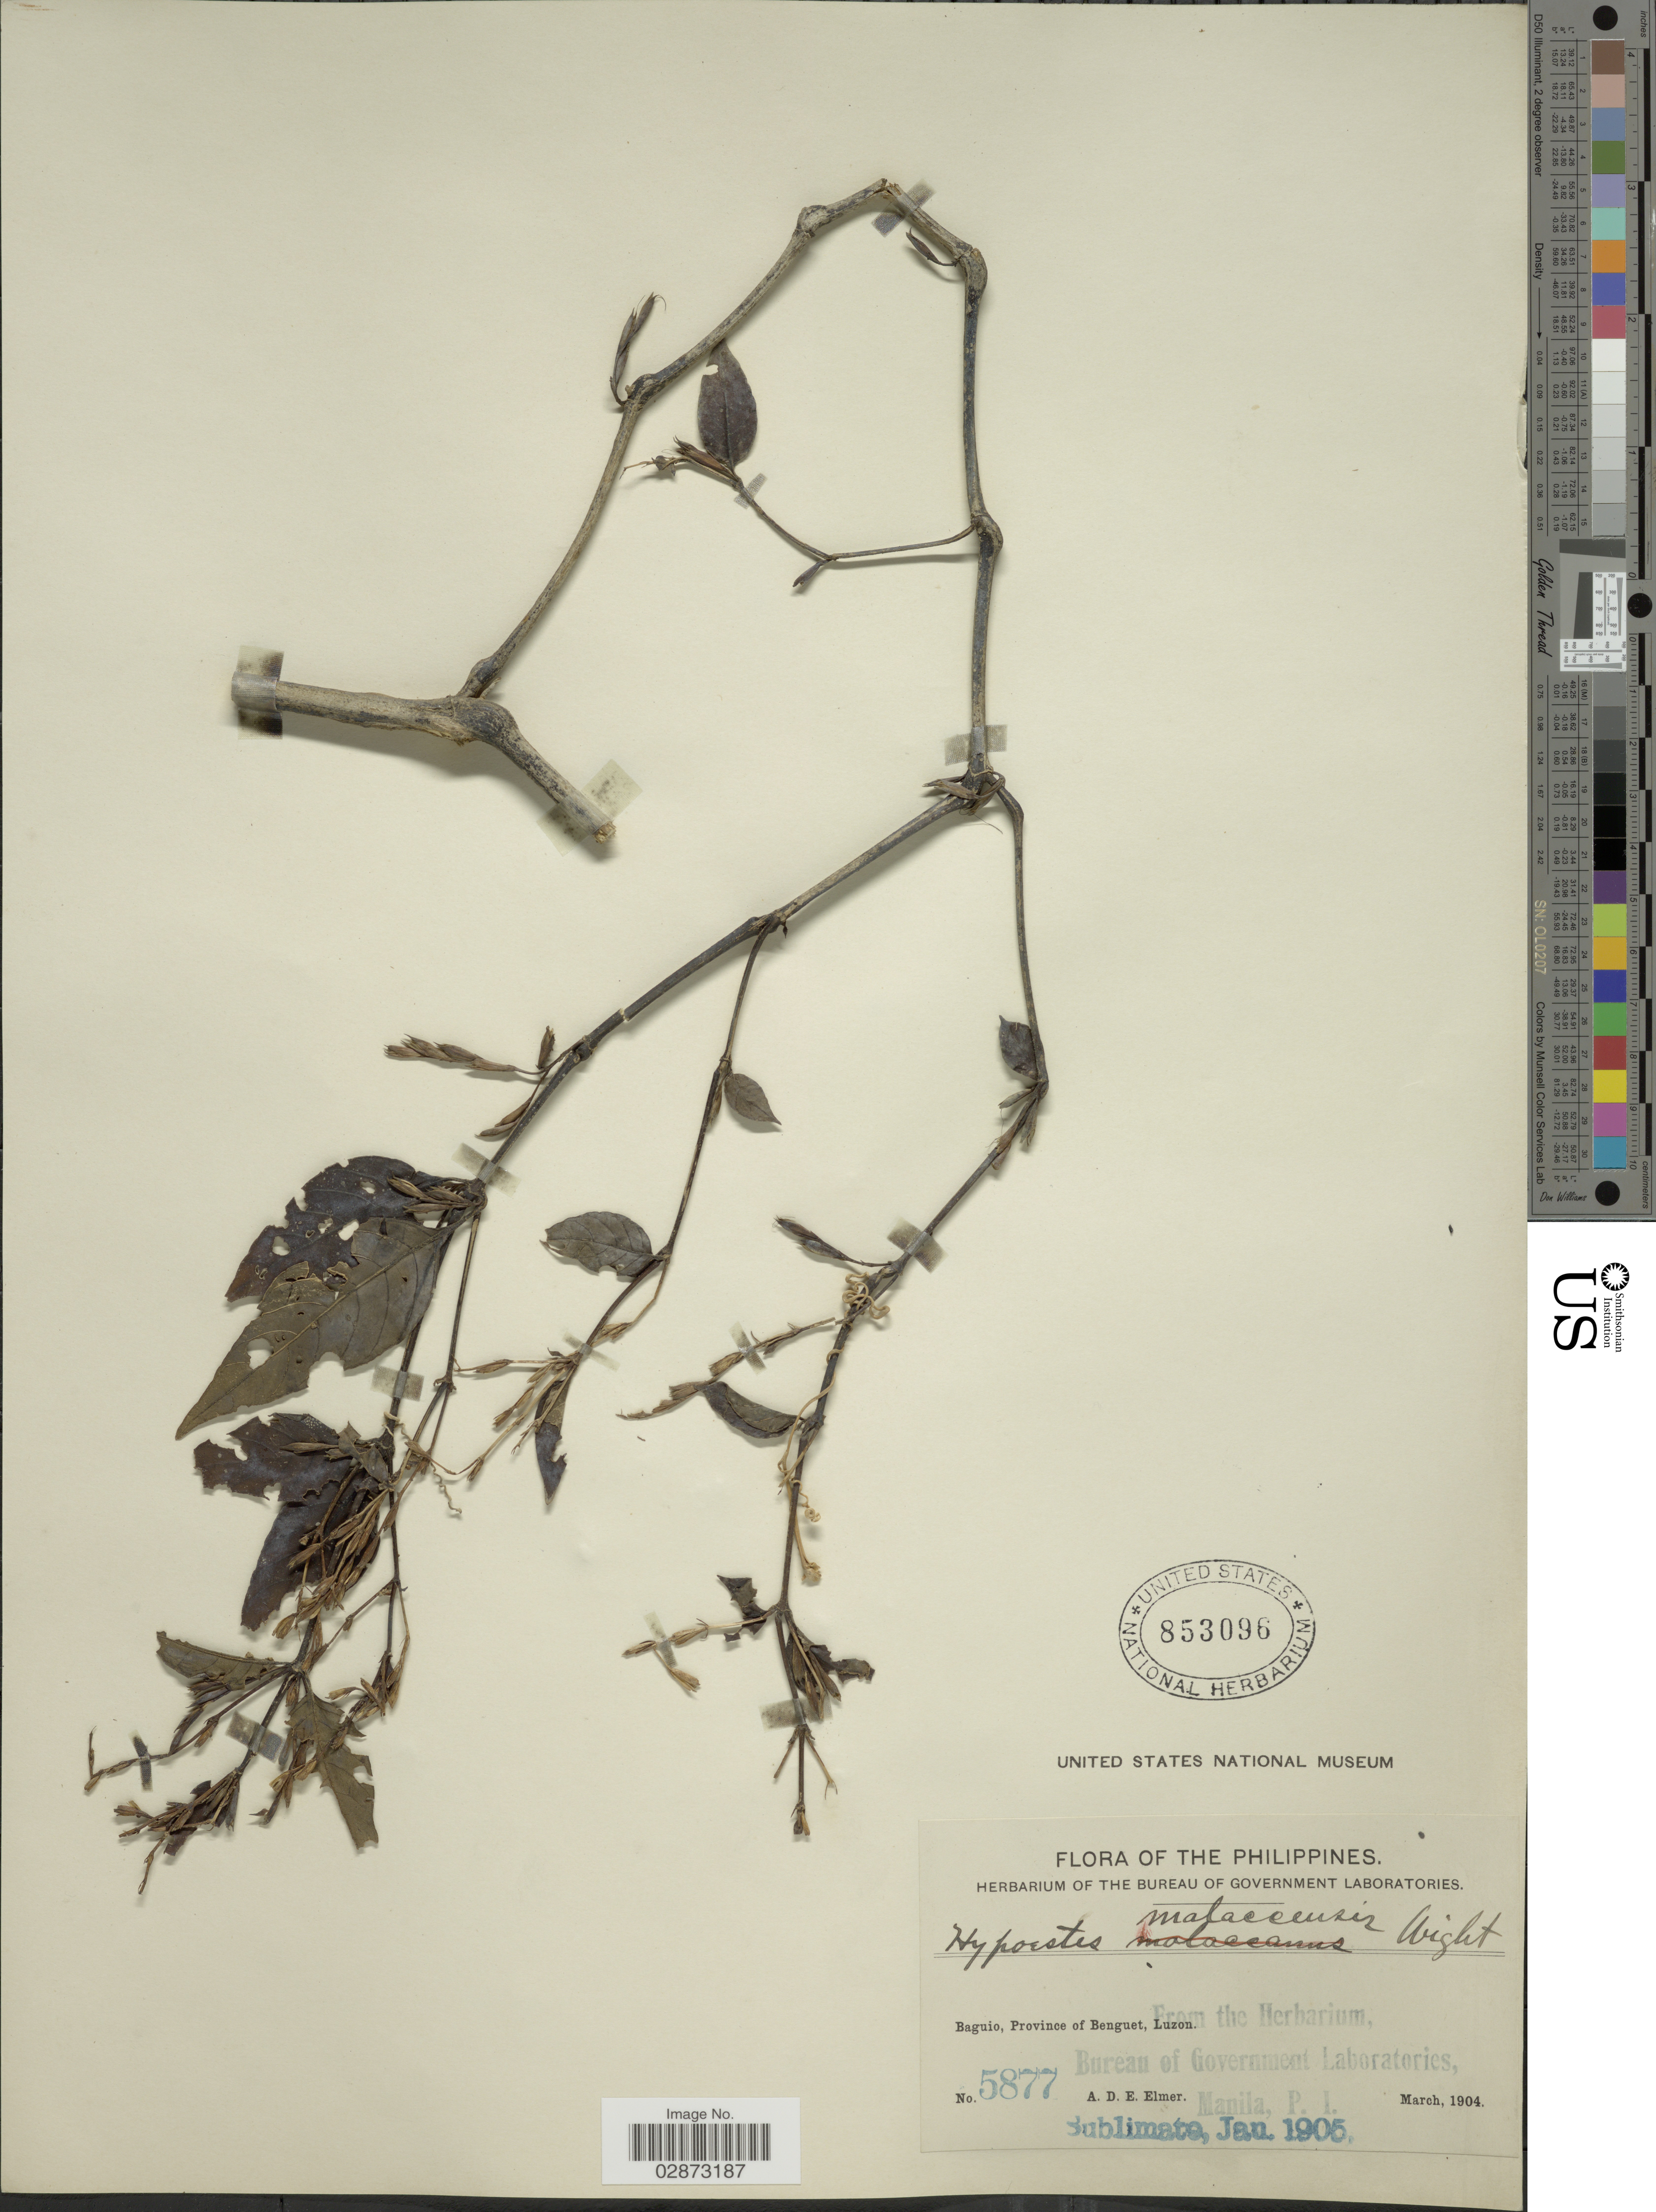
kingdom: Plantae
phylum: Tracheophyta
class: Magnoliopsida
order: Lamiales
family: Acanthaceae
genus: Hypoestes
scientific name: Hypoestes floribunda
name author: R. Br.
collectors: A. D. E. Elmer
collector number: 5877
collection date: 1904-03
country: Philippines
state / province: Cordillera (Administrative Region)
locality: Baguio, Province of Benguet, Luzon.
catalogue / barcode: US 853096